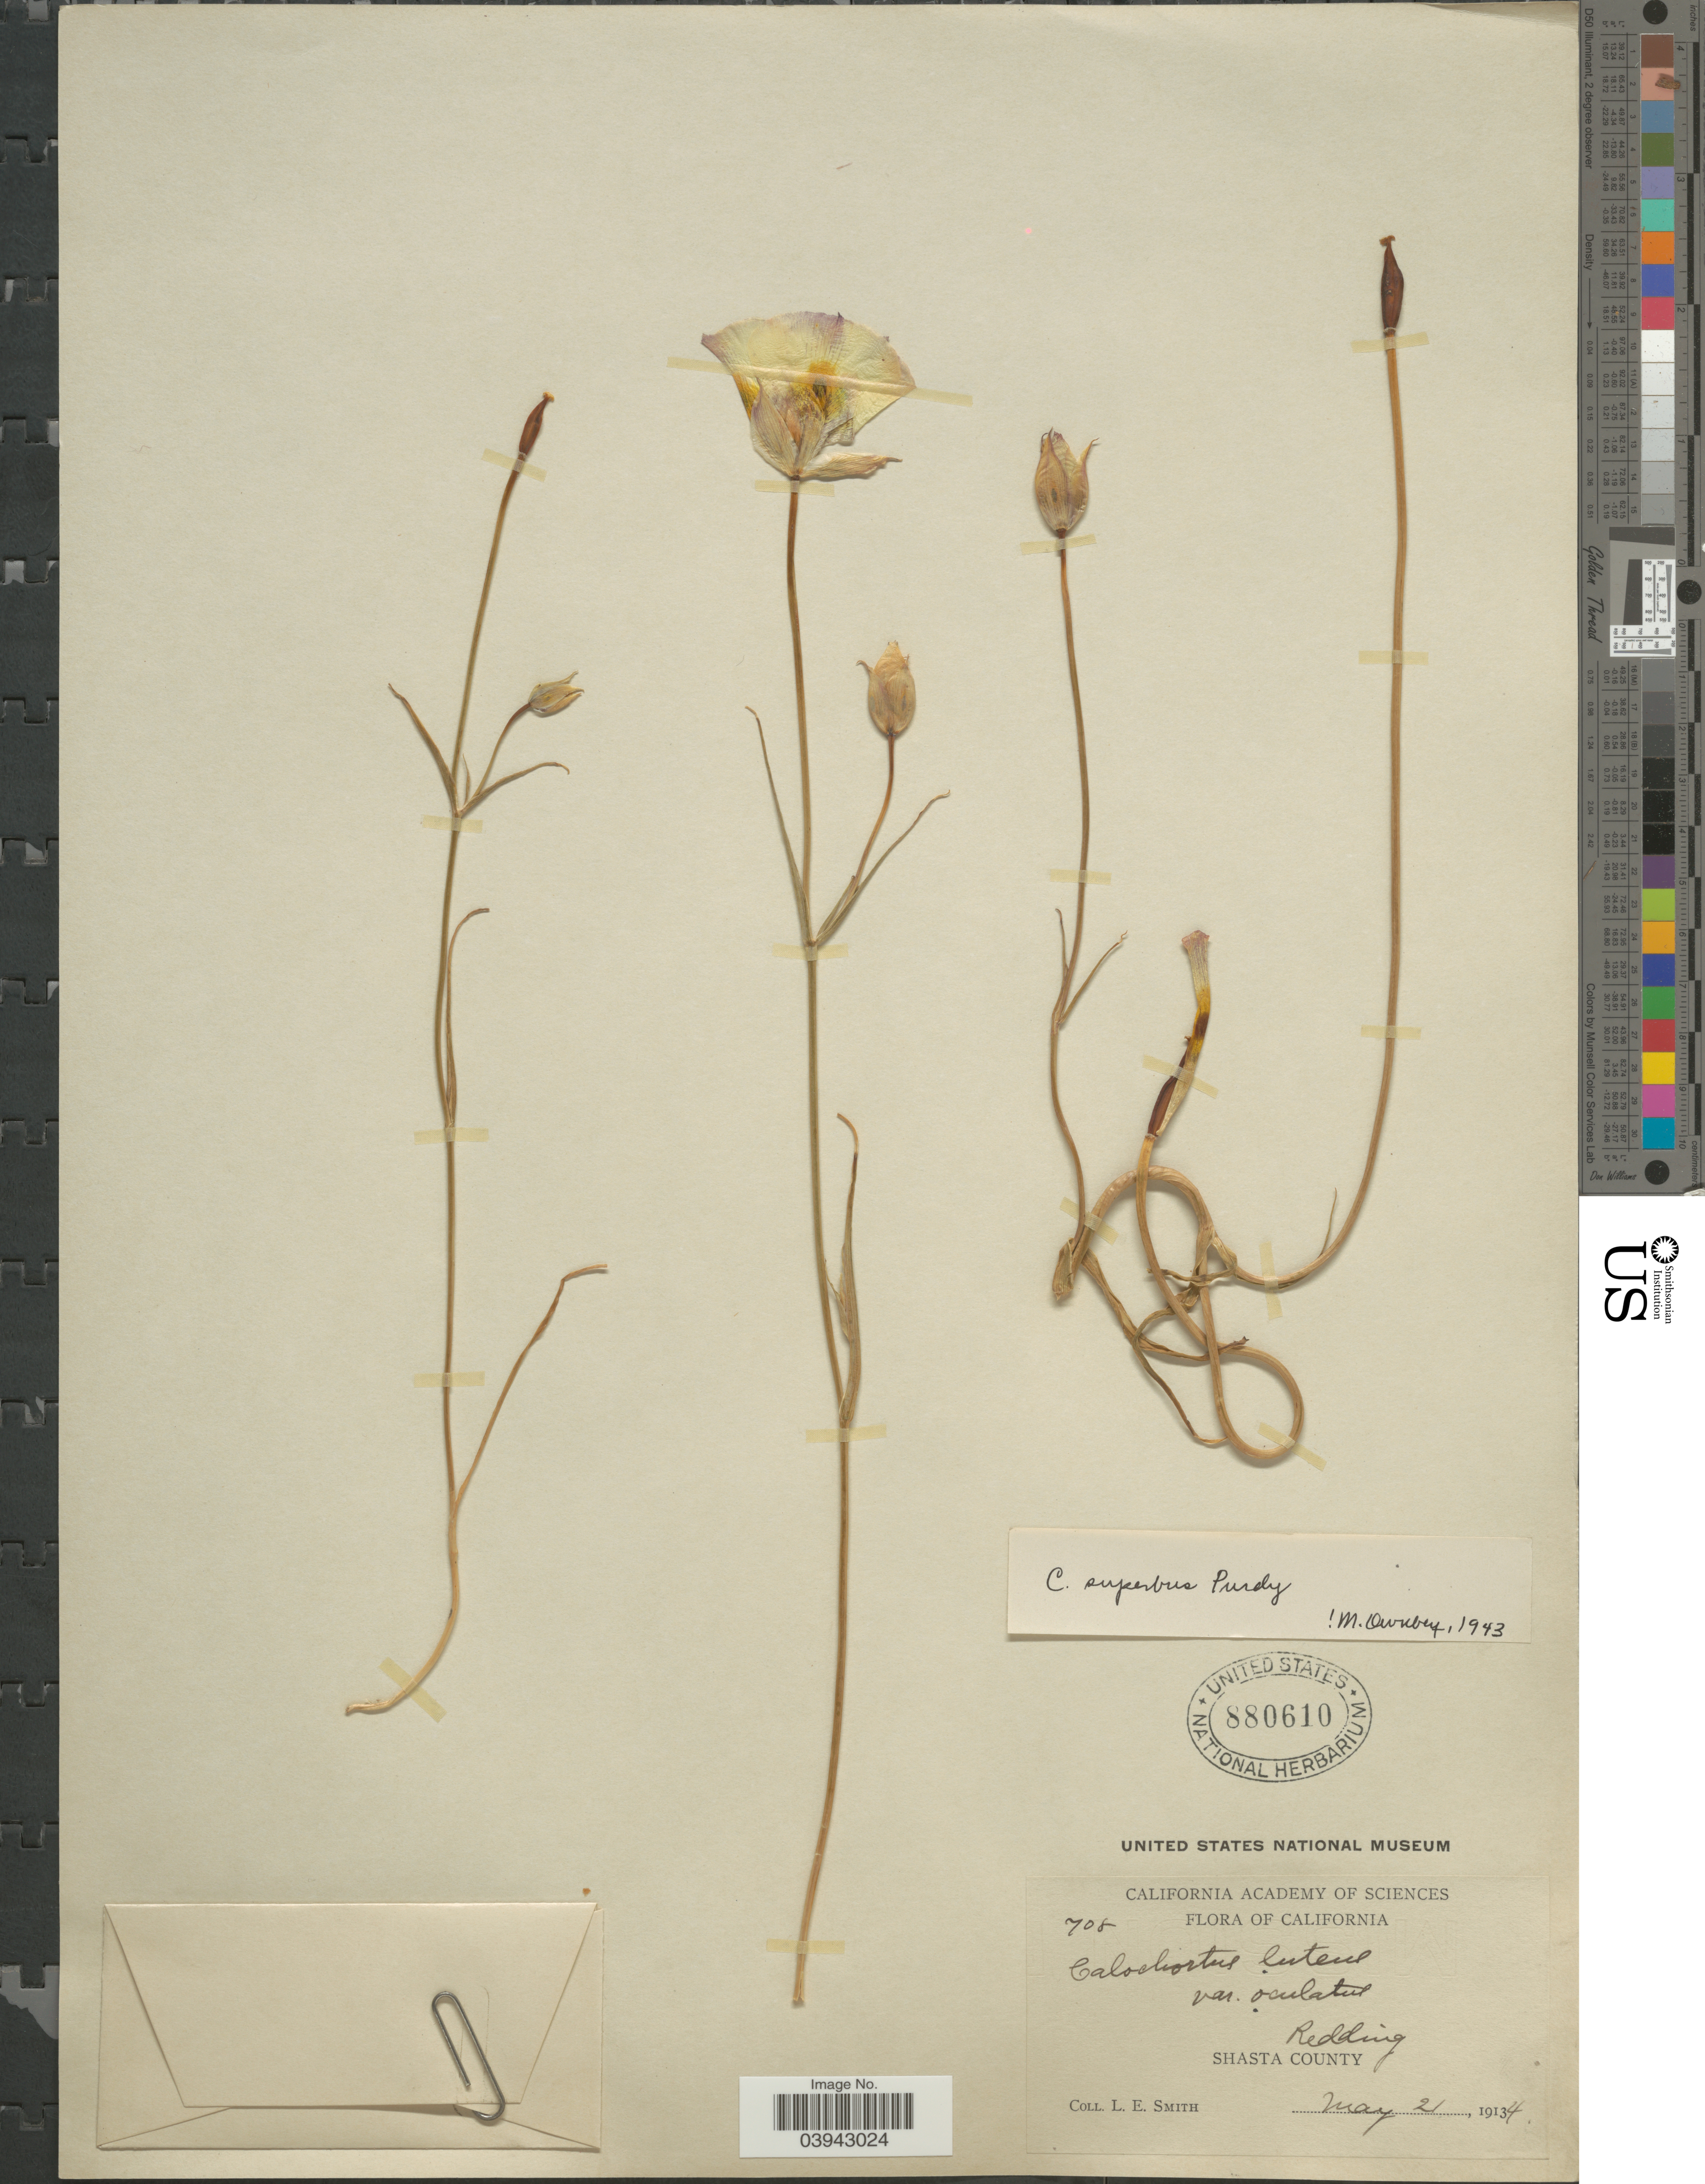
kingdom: Plantae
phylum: Tracheophyta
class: Liliopsida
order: Liliales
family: Liliaceae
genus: Calochortus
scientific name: Calochortus superbus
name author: Purdy ex J.T. Howell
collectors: L. E. Smith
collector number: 708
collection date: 1914-05-21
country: United States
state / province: California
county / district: Shasta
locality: Redding. Shasta County.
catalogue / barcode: US 880610